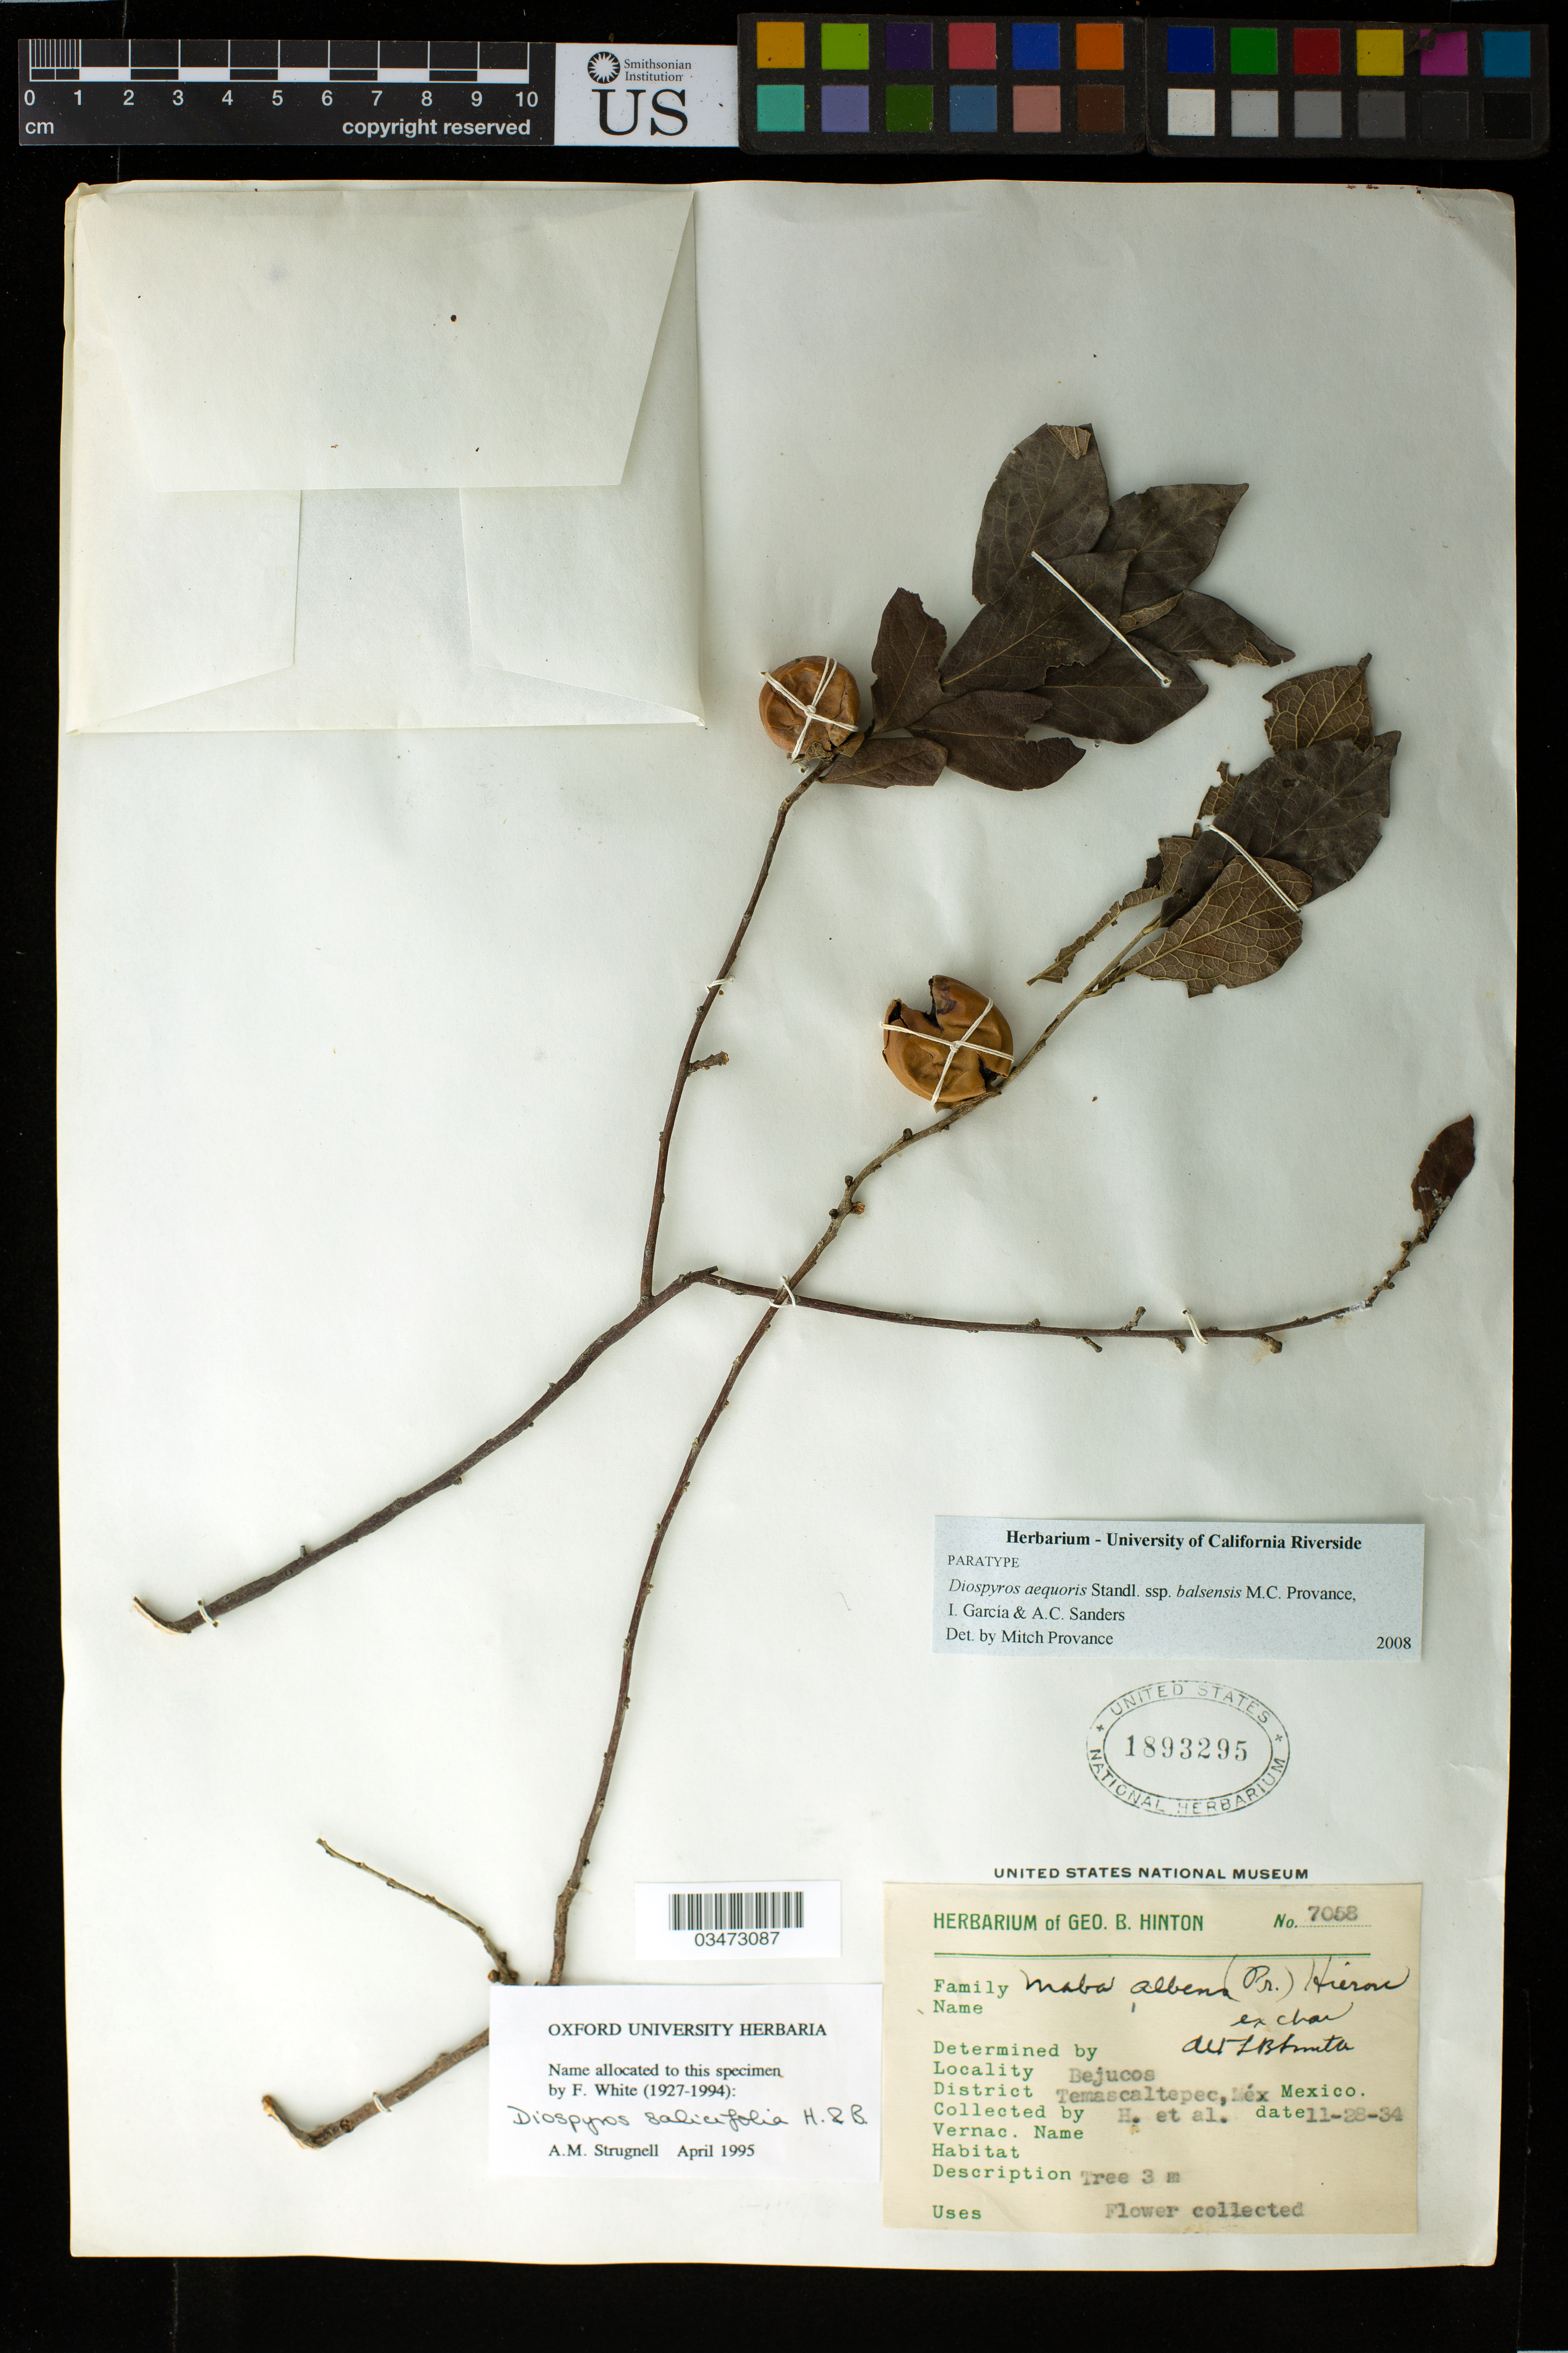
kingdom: Plantae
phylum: Tracheophyta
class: Magnoliopsida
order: Ericales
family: Ebenaceae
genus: Diospyros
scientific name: Diospyros aequoris subsp. balsensis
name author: Provance et al.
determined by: Provance, M. C.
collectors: G. B. Hinton & et al.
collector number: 7058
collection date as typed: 28 Nov 1934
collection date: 1934-11-28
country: Mexico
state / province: México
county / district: Temascaltepec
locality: Bejucos, District Temascaltepec, State of Mexico.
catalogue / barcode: US 1893295